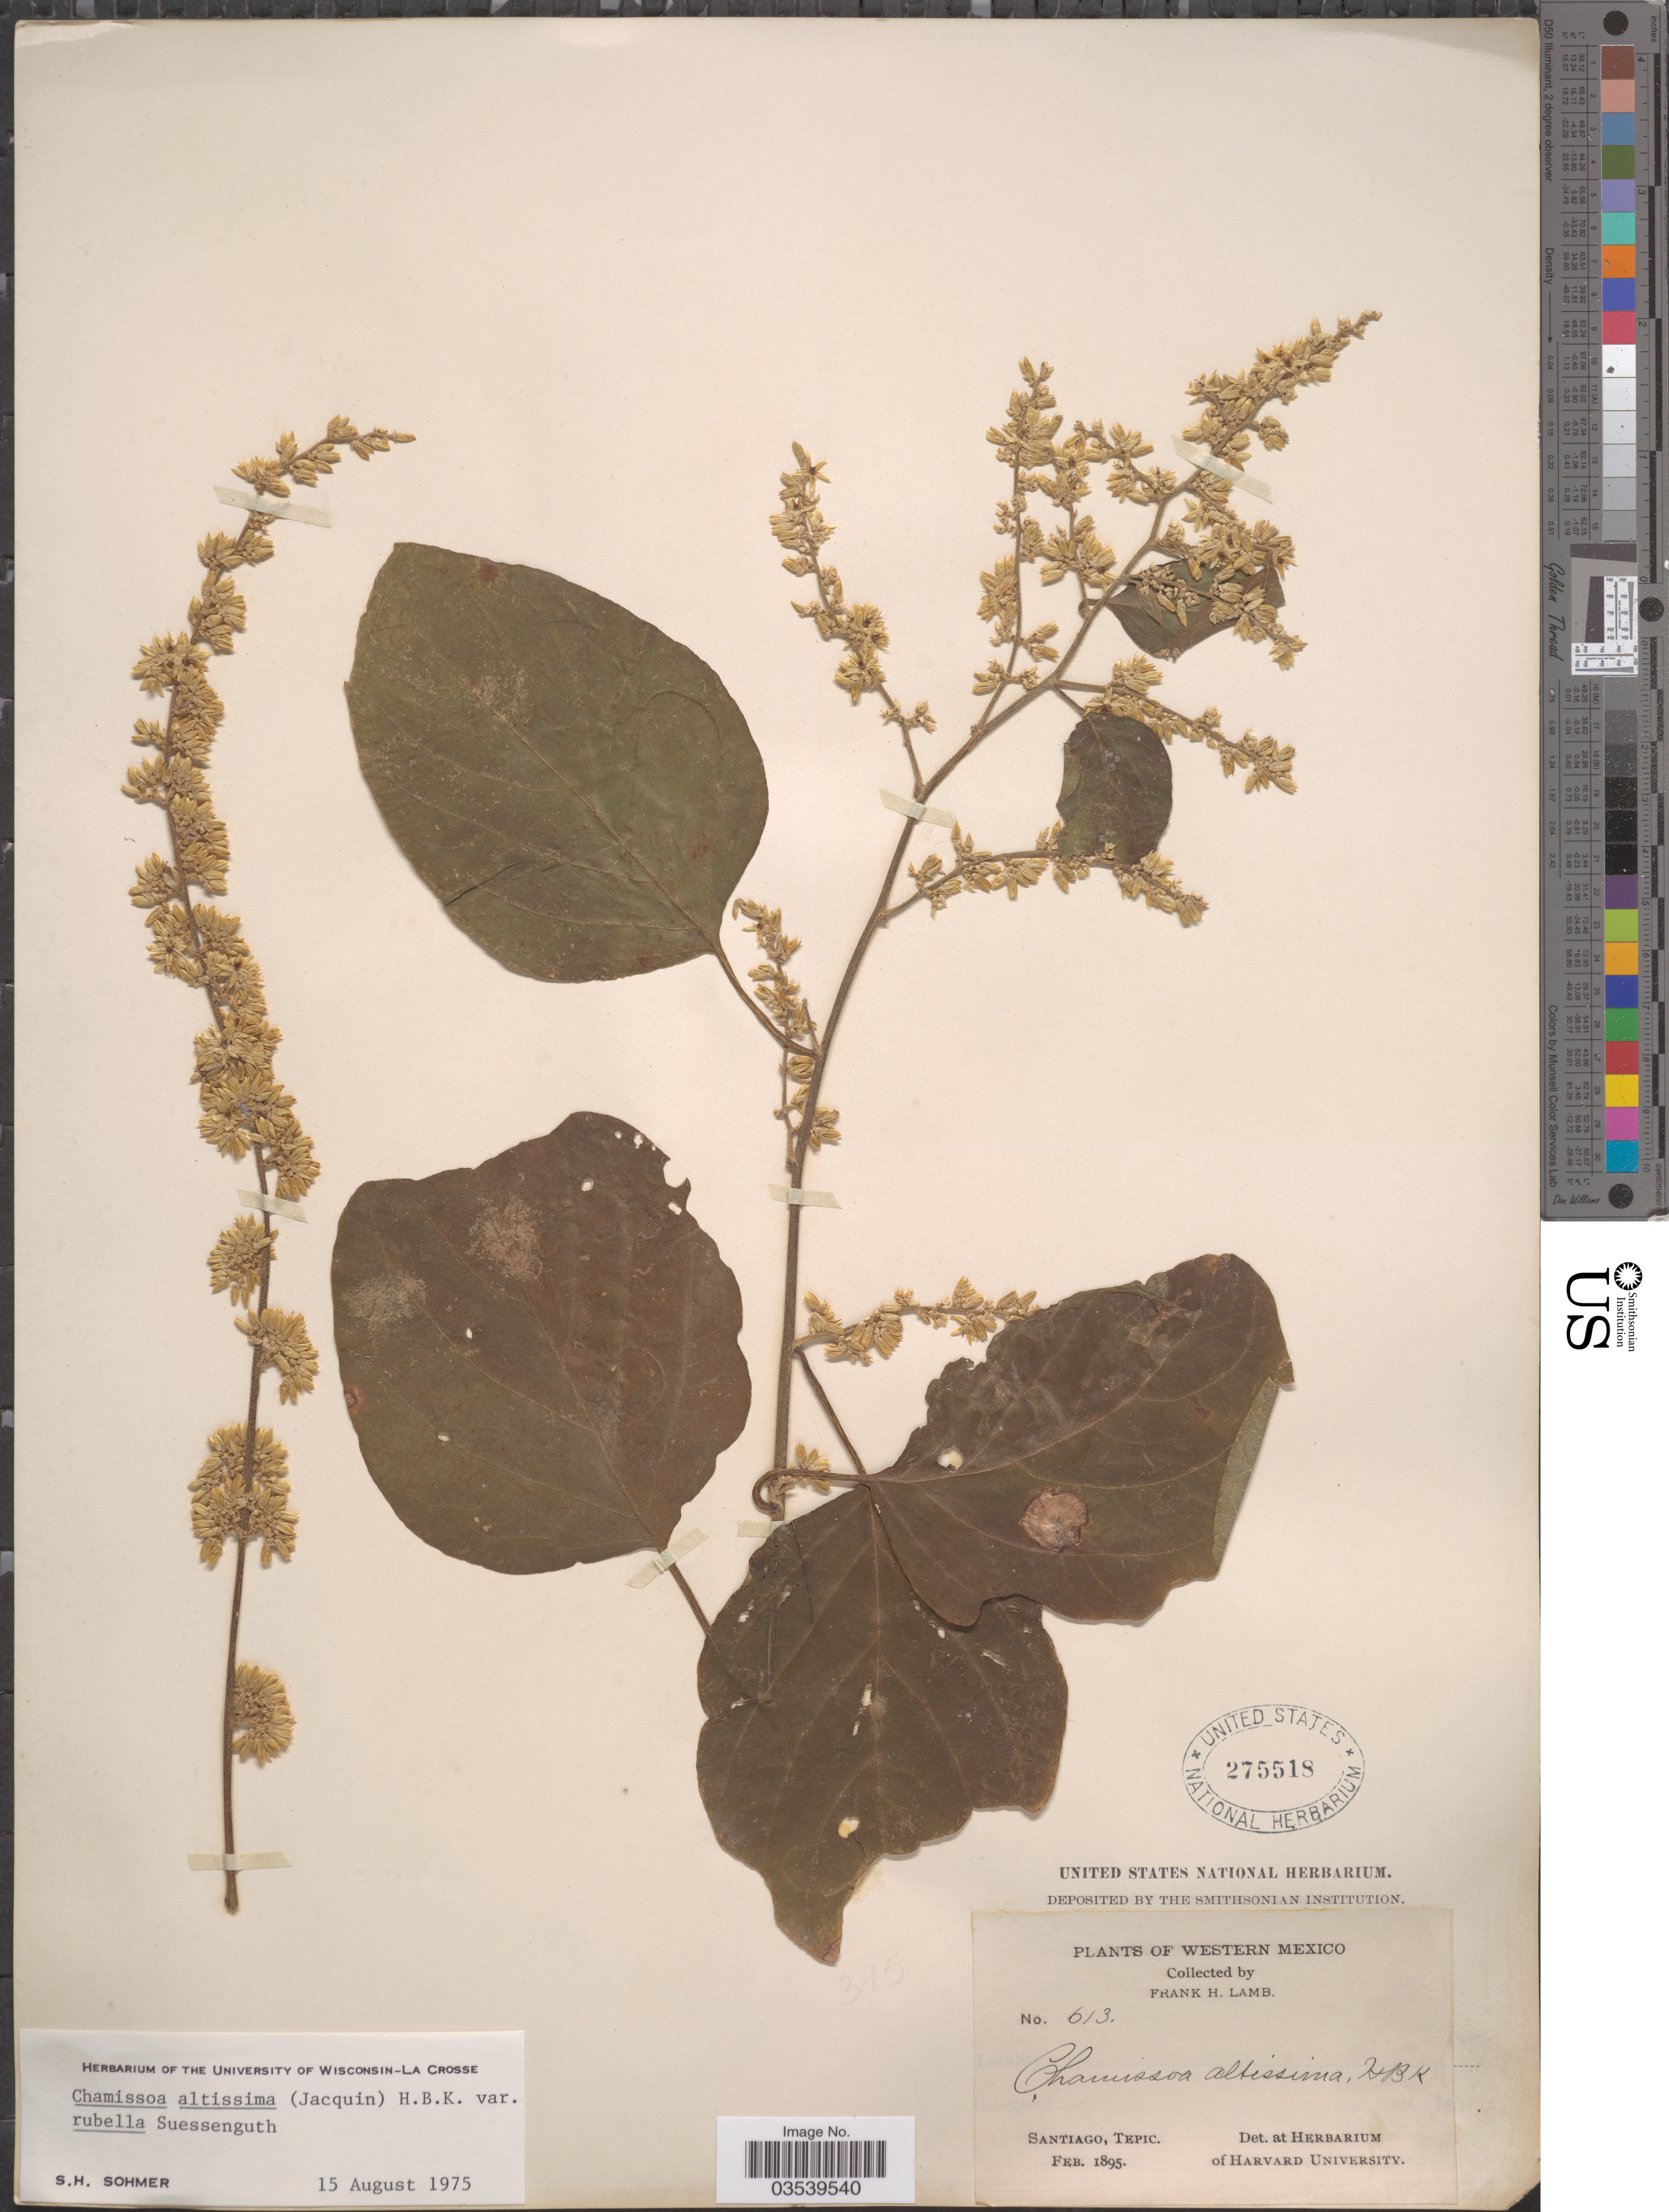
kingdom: Plantae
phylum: Tracheophyta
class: Magnoliopsida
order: Caryophyllales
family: Amaranthaceae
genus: Chamissoa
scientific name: Chamissoa altissima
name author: (Jacq.) Kunth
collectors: F. H. Lamb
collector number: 613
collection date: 1895-02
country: Mexico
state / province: Nayarit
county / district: Santiago Ixcuintla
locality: Santiago [Santiago Ixcuintla], Tepic [now Nayarit].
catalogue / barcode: US 275518